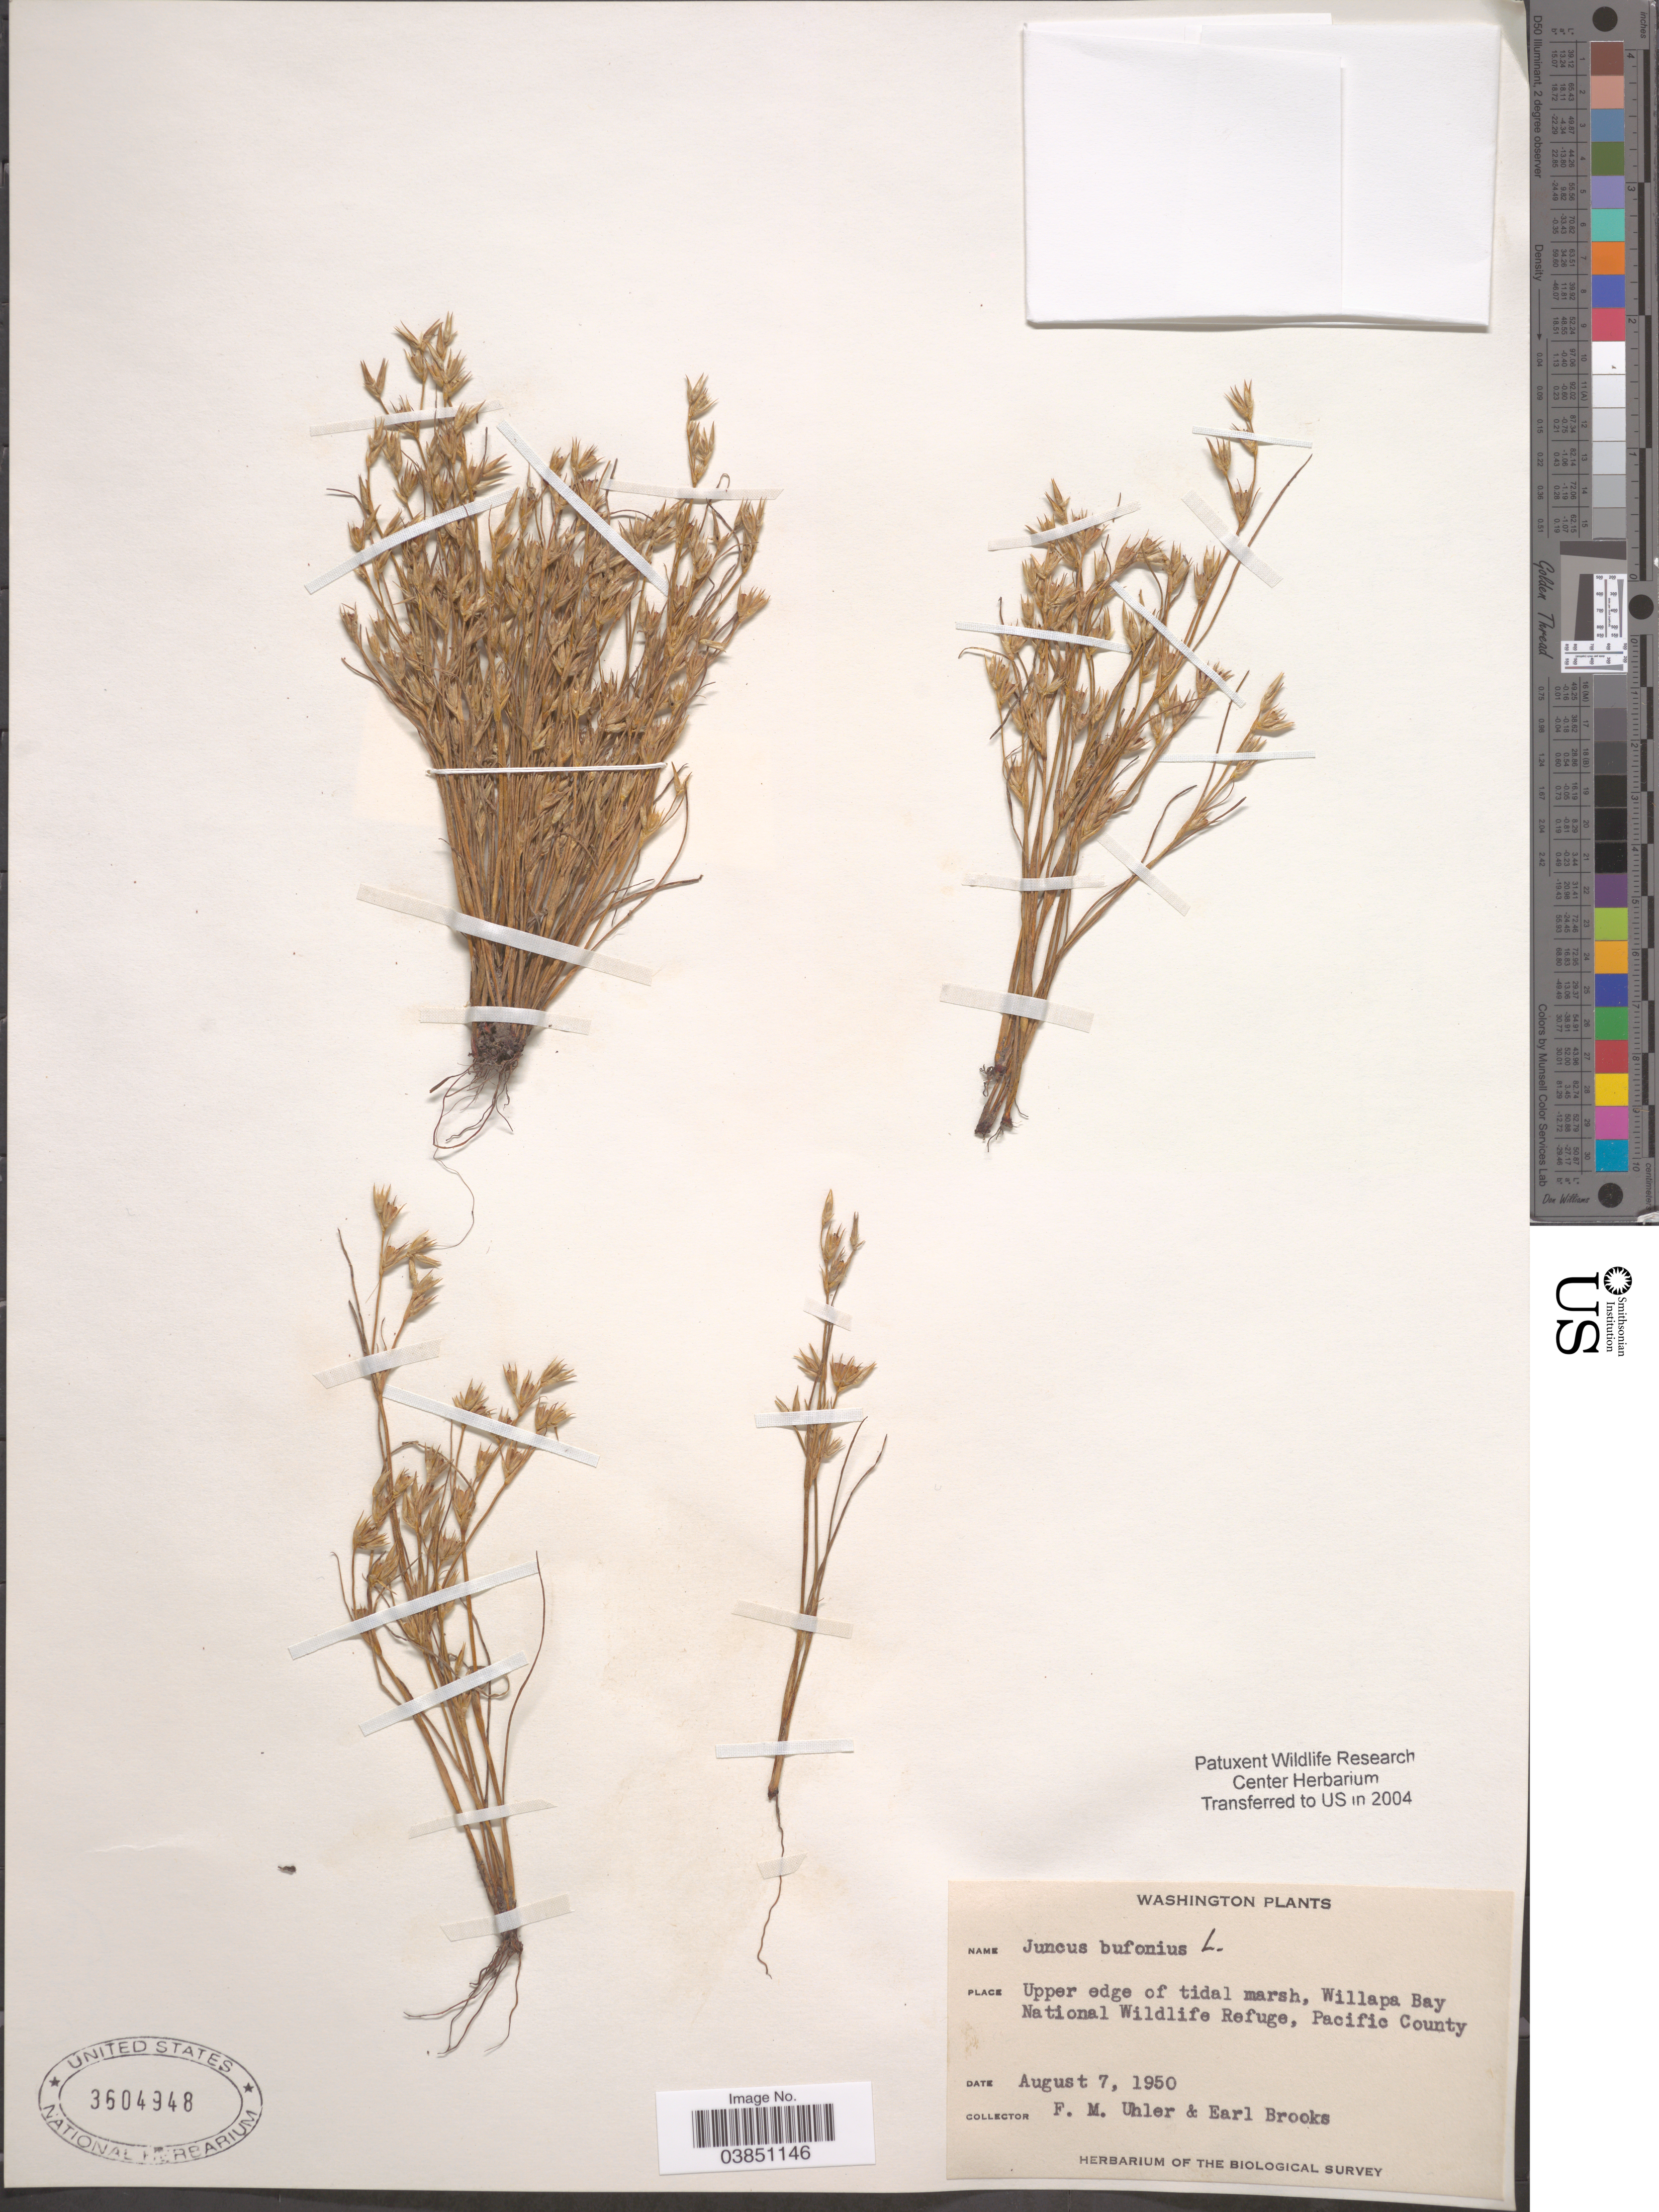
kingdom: Plantae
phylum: Tracheophyta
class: Liliopsida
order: Poales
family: Juncaceae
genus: Juncus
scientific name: Juncus bufonius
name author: L.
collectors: F. M. Uhler & E. Brooks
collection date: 1950-08-07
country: United States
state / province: Washington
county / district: Pacific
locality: Willapa Bay National Wildlife Refuge, Pacific County.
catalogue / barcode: US 3604948